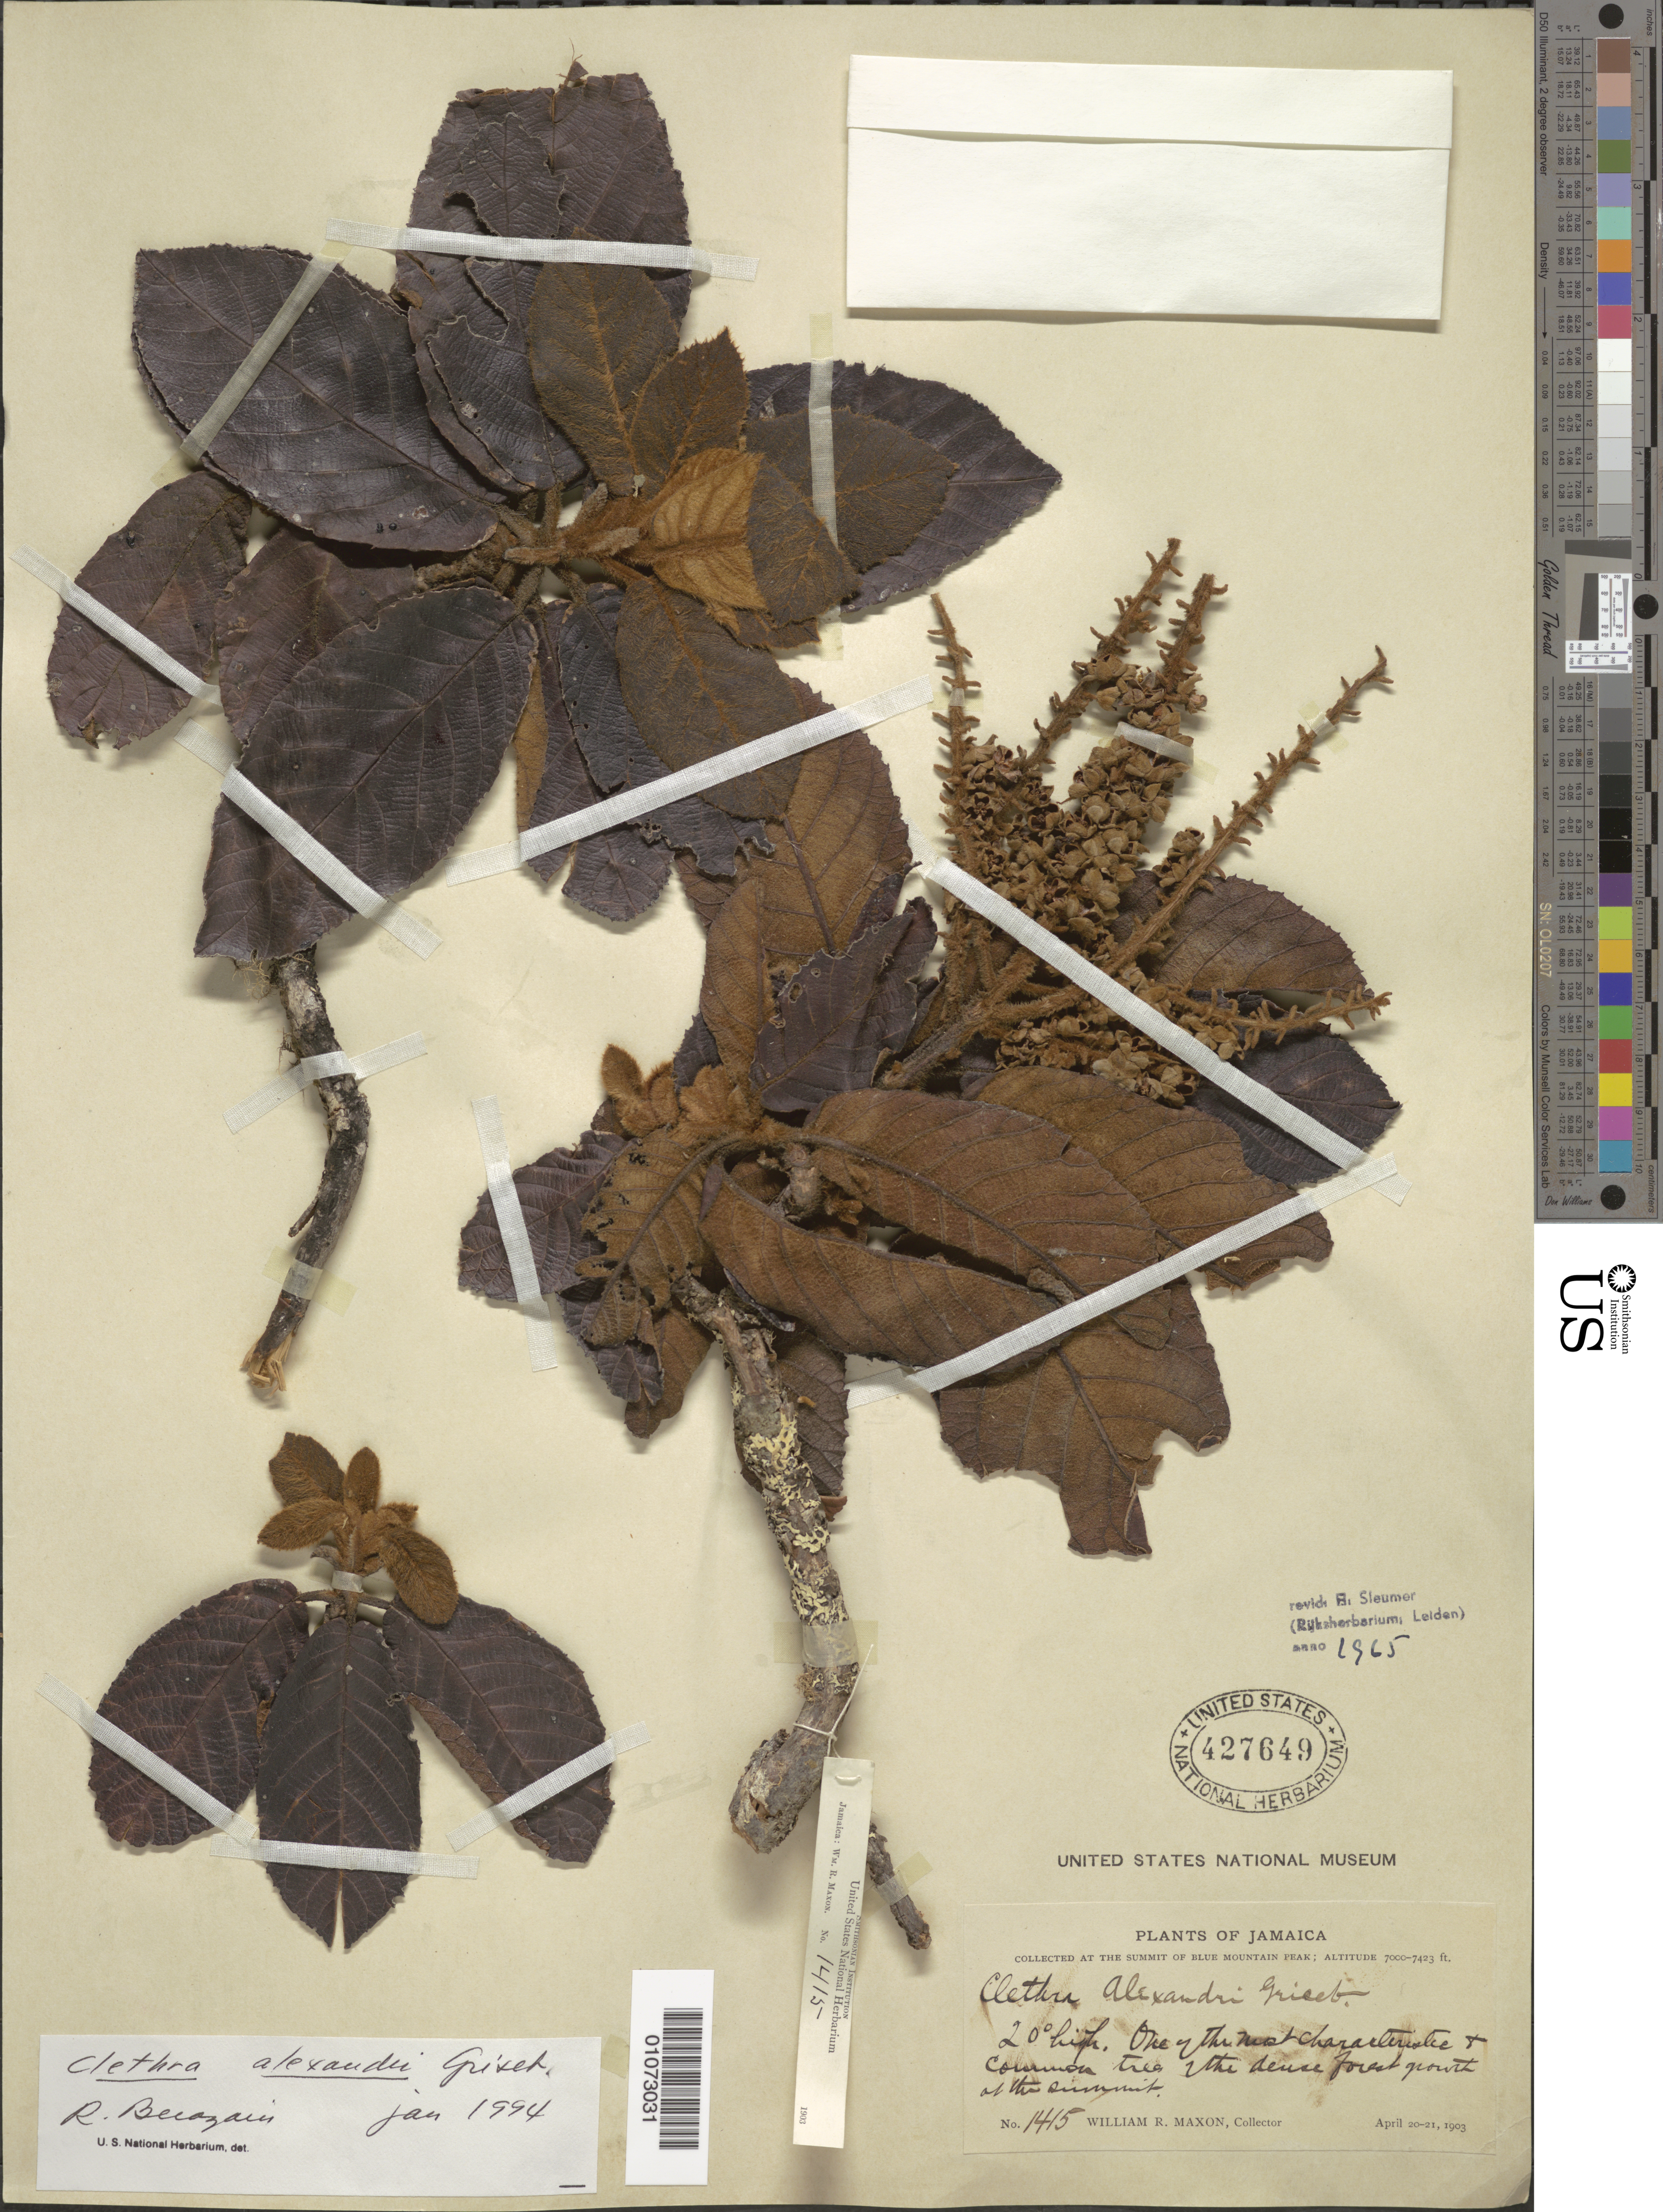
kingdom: Plantae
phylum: Tracheophyta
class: Magnoliopsida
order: Ericales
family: Clethraceae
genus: Clethra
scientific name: Clethra alexandri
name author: Griseb.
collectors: W. R. Maxon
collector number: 1415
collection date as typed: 20 Apr 1903 to 21 Apr 1903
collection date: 1903-04-20/1903-04-21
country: Jamaica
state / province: Saint Thomas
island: Jamaica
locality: Summit of Blue Mountain Peak.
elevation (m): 2134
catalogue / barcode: US 427649